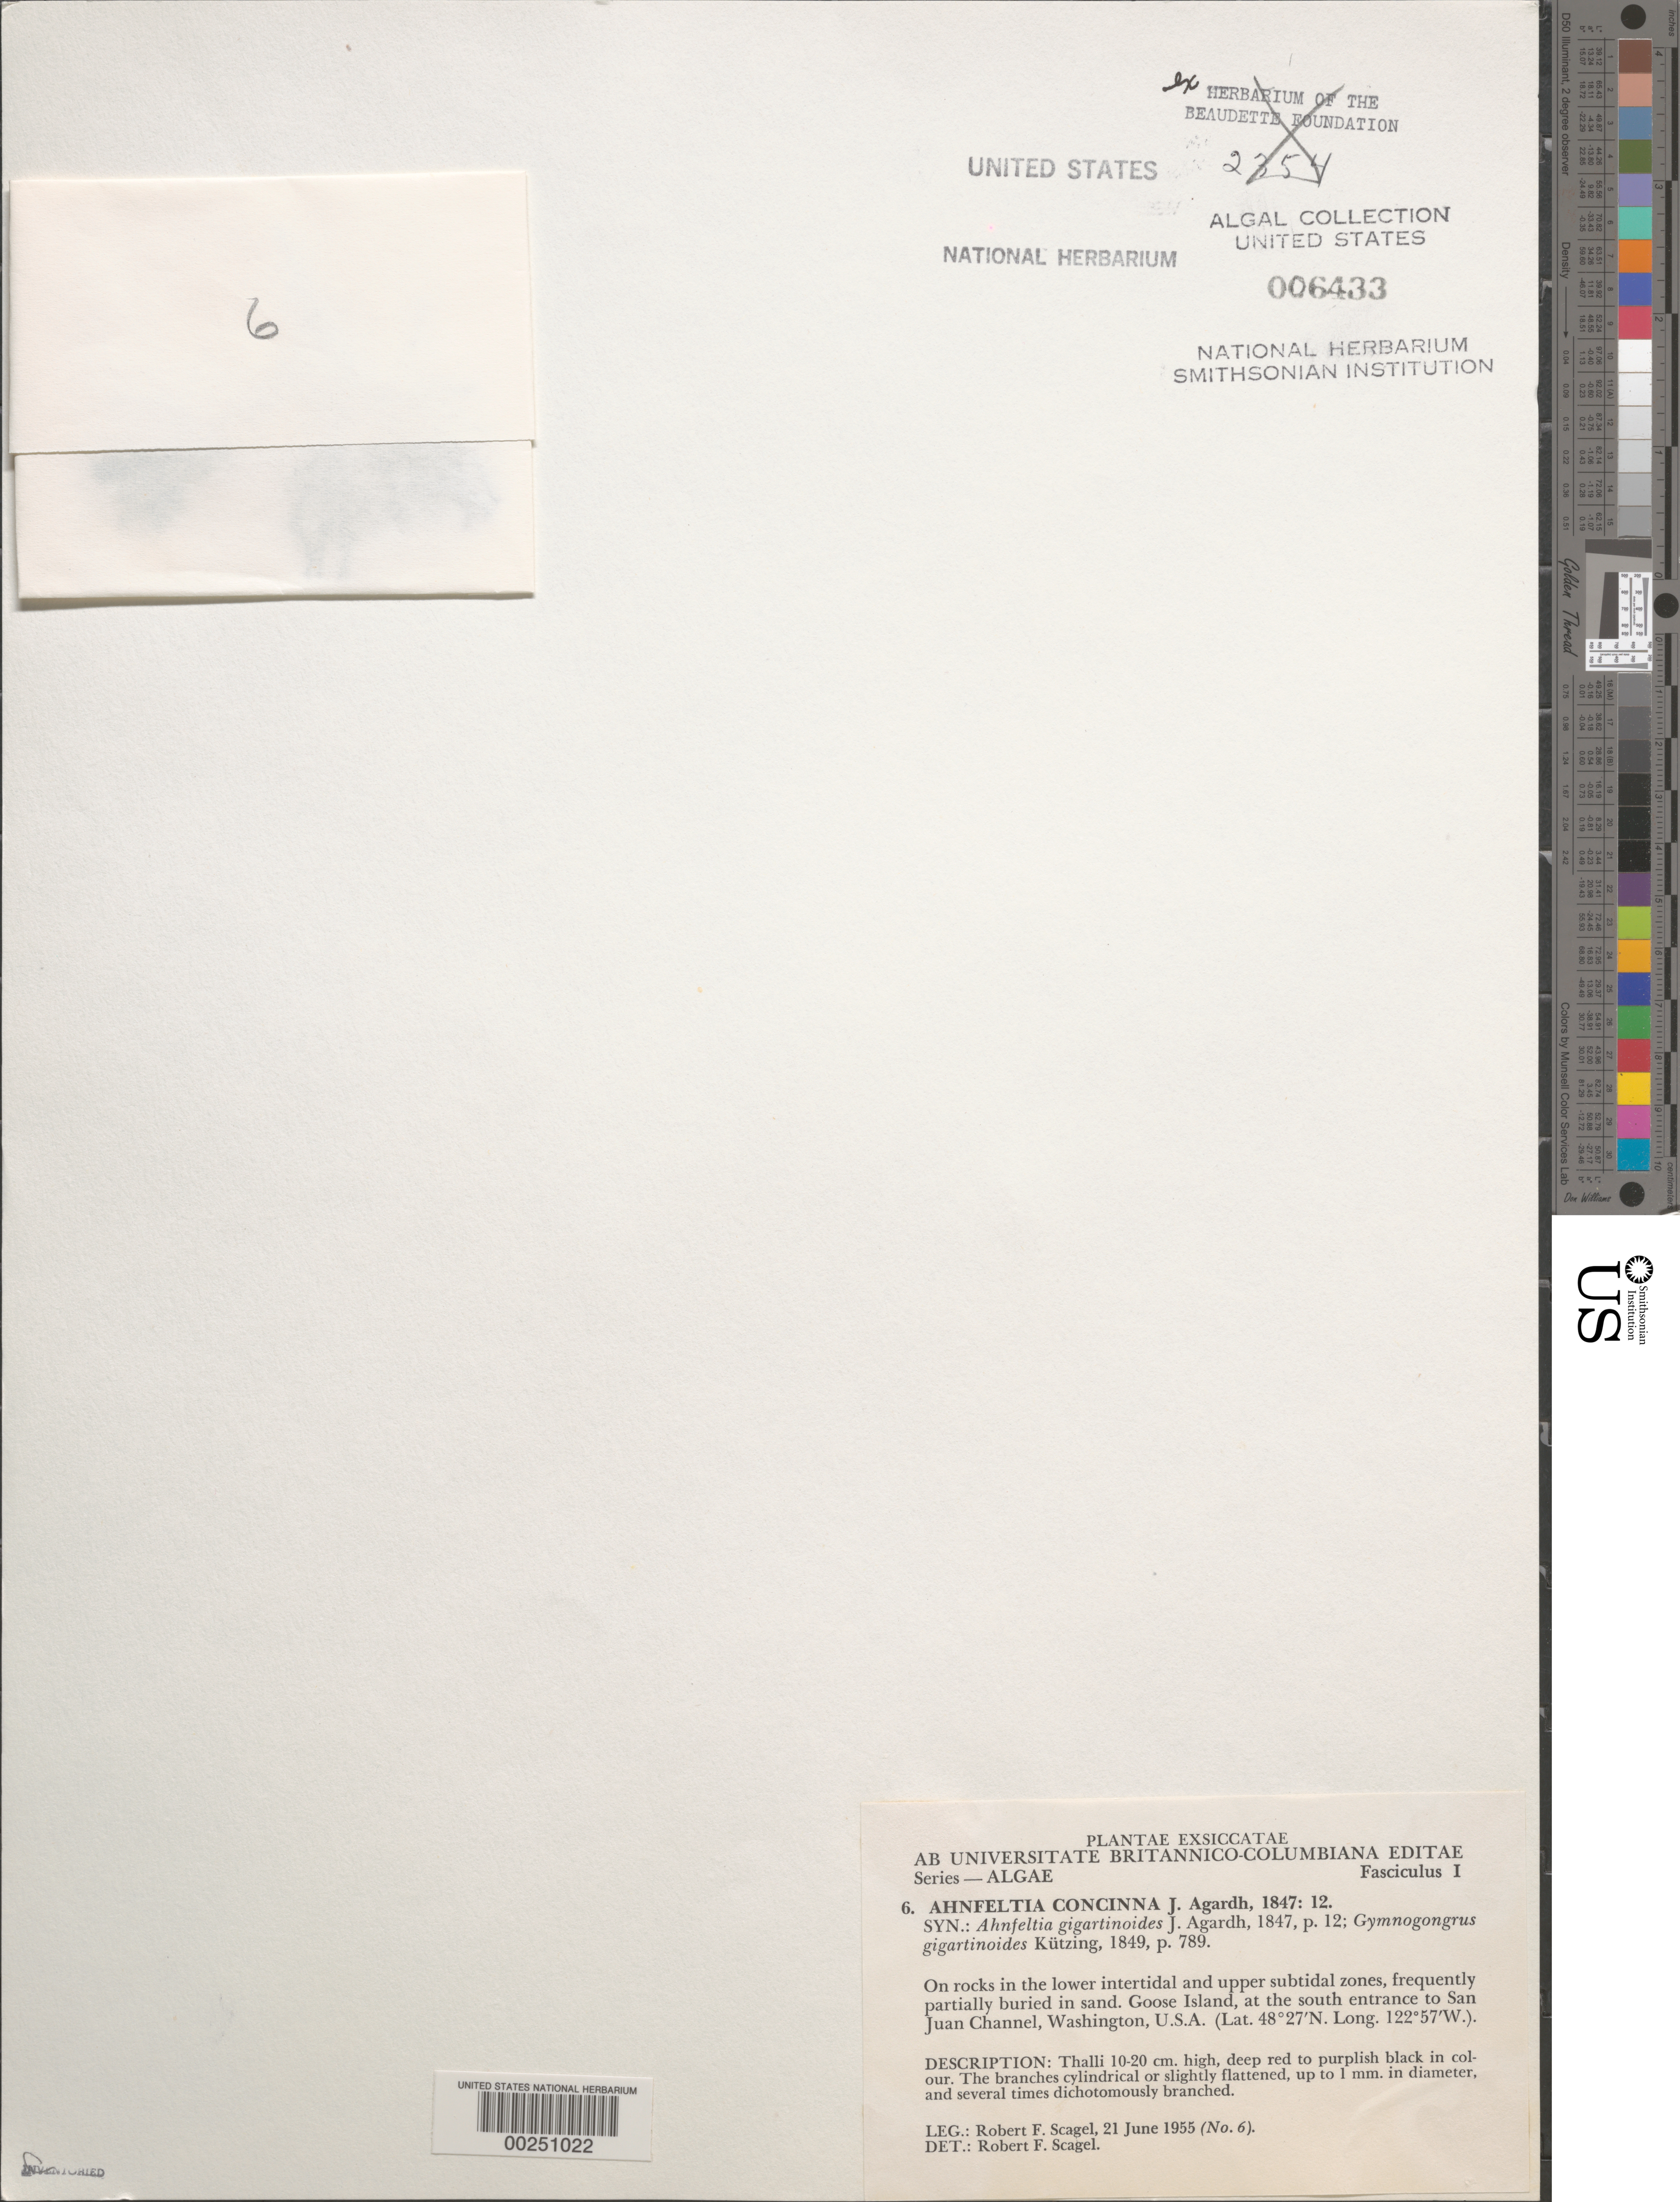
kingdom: Plantae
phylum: Rhodophyta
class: Florideophyceae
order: Gigartinales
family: Phyllophoraceae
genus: Gymnogongrus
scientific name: Gymnogongrus durvillei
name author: (Bory) M.S.Calderon & S.M. Boo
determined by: Algae name updating Project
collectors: R. F. Scagel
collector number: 6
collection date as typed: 21 Jun 1955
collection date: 1955-06-21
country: United States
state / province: Washington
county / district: San Juan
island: Goose Island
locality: San Juan Channel south entrance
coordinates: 48 27' N, 122 57' W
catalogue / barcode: US 6433